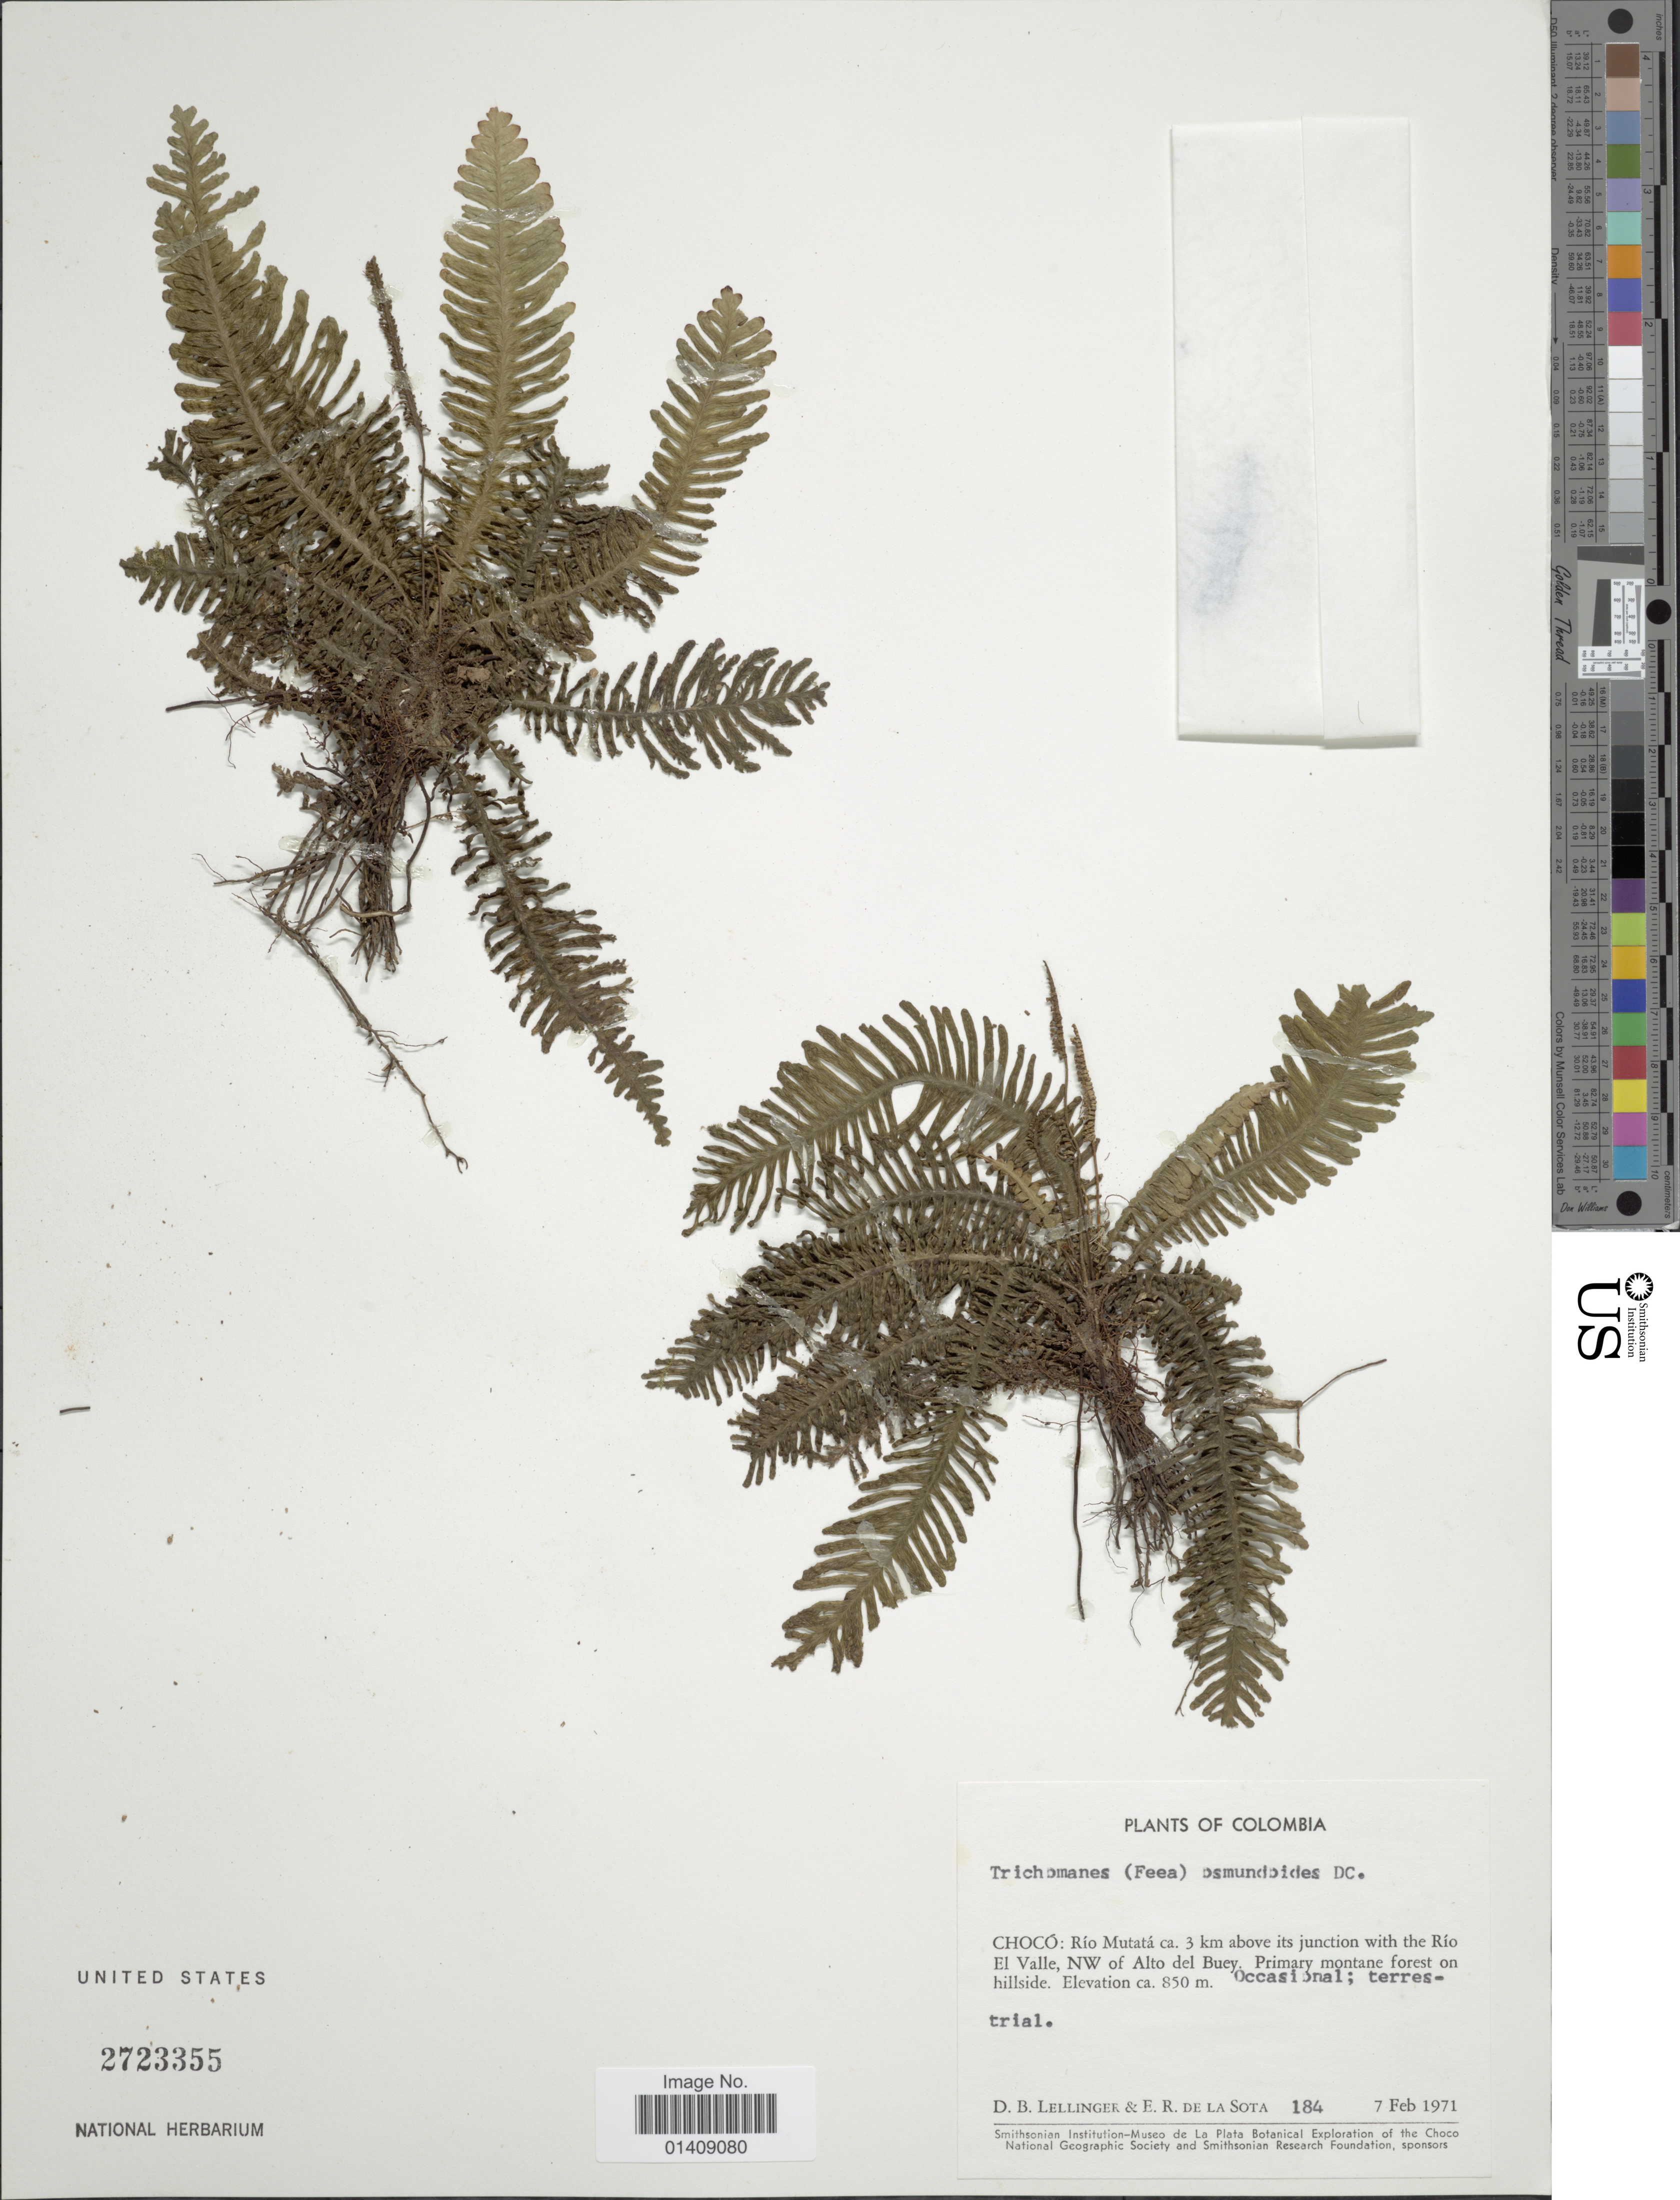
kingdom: Plantae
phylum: Tracheophyta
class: Polypodiopsida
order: Hymenophyllales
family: Hymenophyllaceae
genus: Trichomanes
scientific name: Trichomanes osmundoides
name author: DC. ex Poir.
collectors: D. B. Lellinger & E. R. de la Sota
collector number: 184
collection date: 1971-02-07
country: Colombia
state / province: Chocó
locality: Río Mutatá ca. 3 km above its junction with the Río El Valle, NW of Alto del buey. Primary montane forest on hillside.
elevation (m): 850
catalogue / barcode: US 2723355